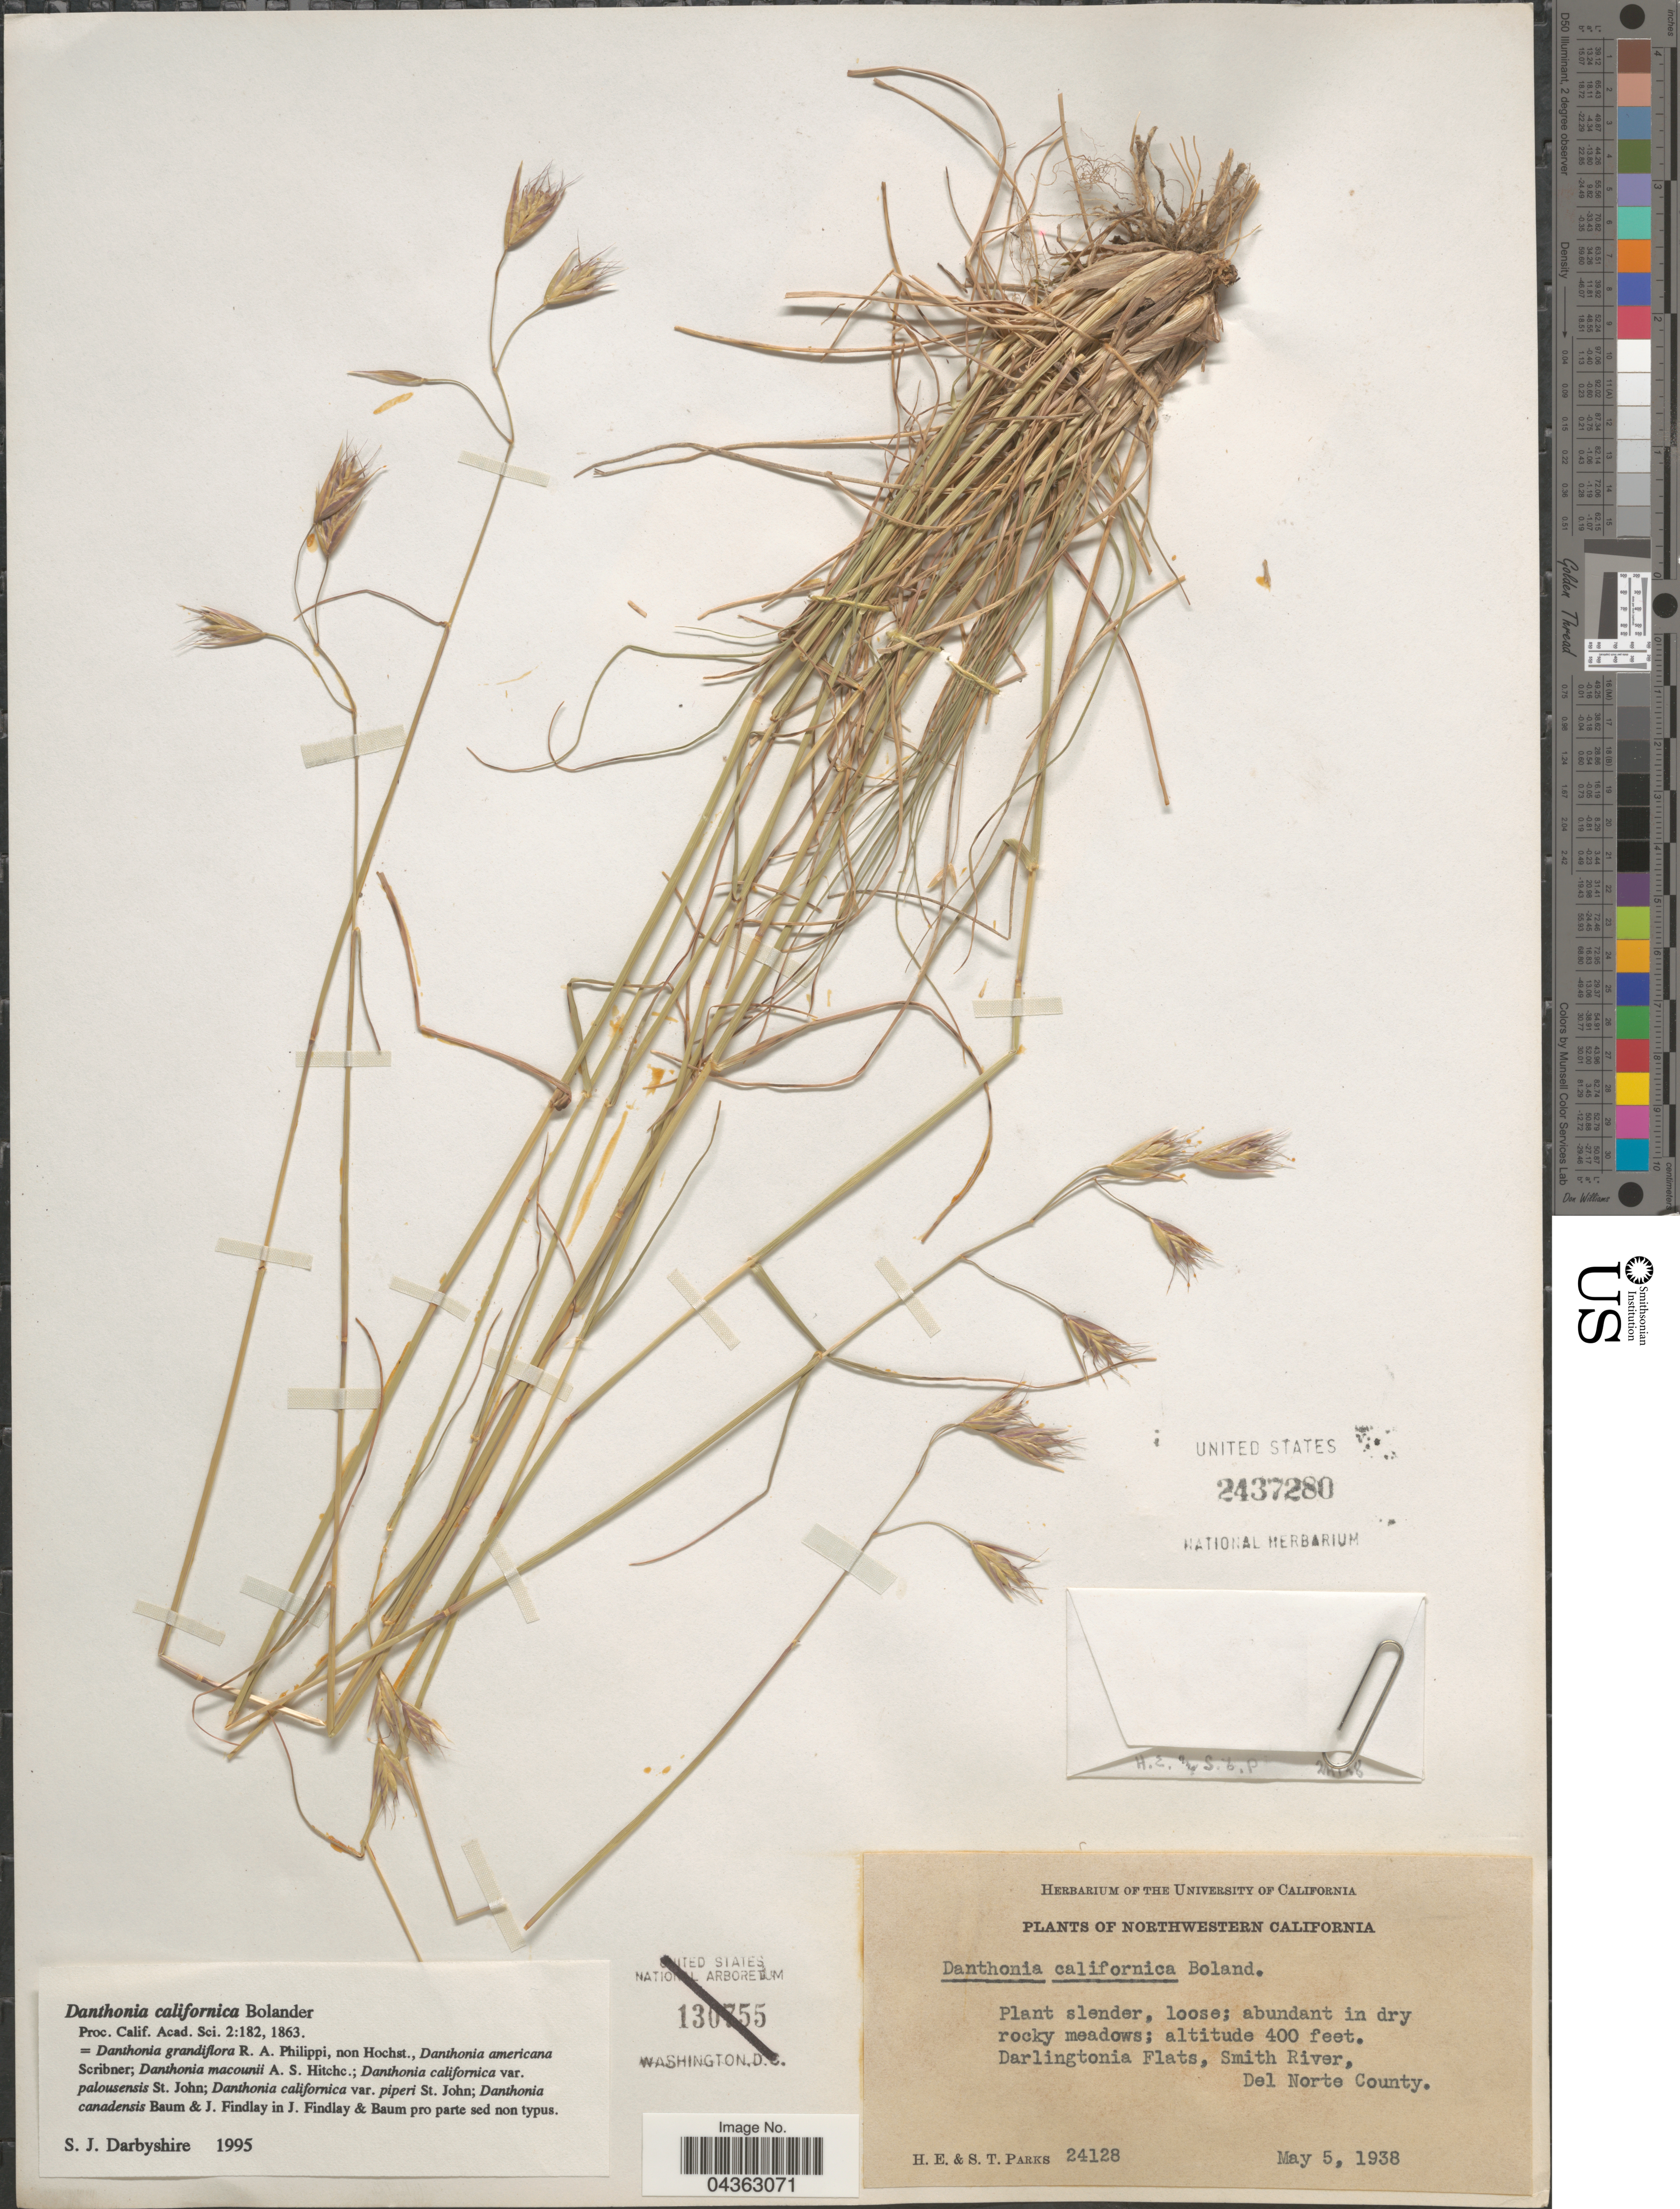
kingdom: Plantae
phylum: Tracheophyta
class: Liliopsida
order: Poales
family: Poaceae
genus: Danthonia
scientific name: Danthonia californica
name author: Bol.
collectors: H. E. Parks & S. Parks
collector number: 24128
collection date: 1938-05-05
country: United States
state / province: California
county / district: Del Norte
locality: Northwestern California. Abundant in dry rocky meadow; Darlingtonia Flats, Smith River, Del Norte County.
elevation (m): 122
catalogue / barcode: US 2437280